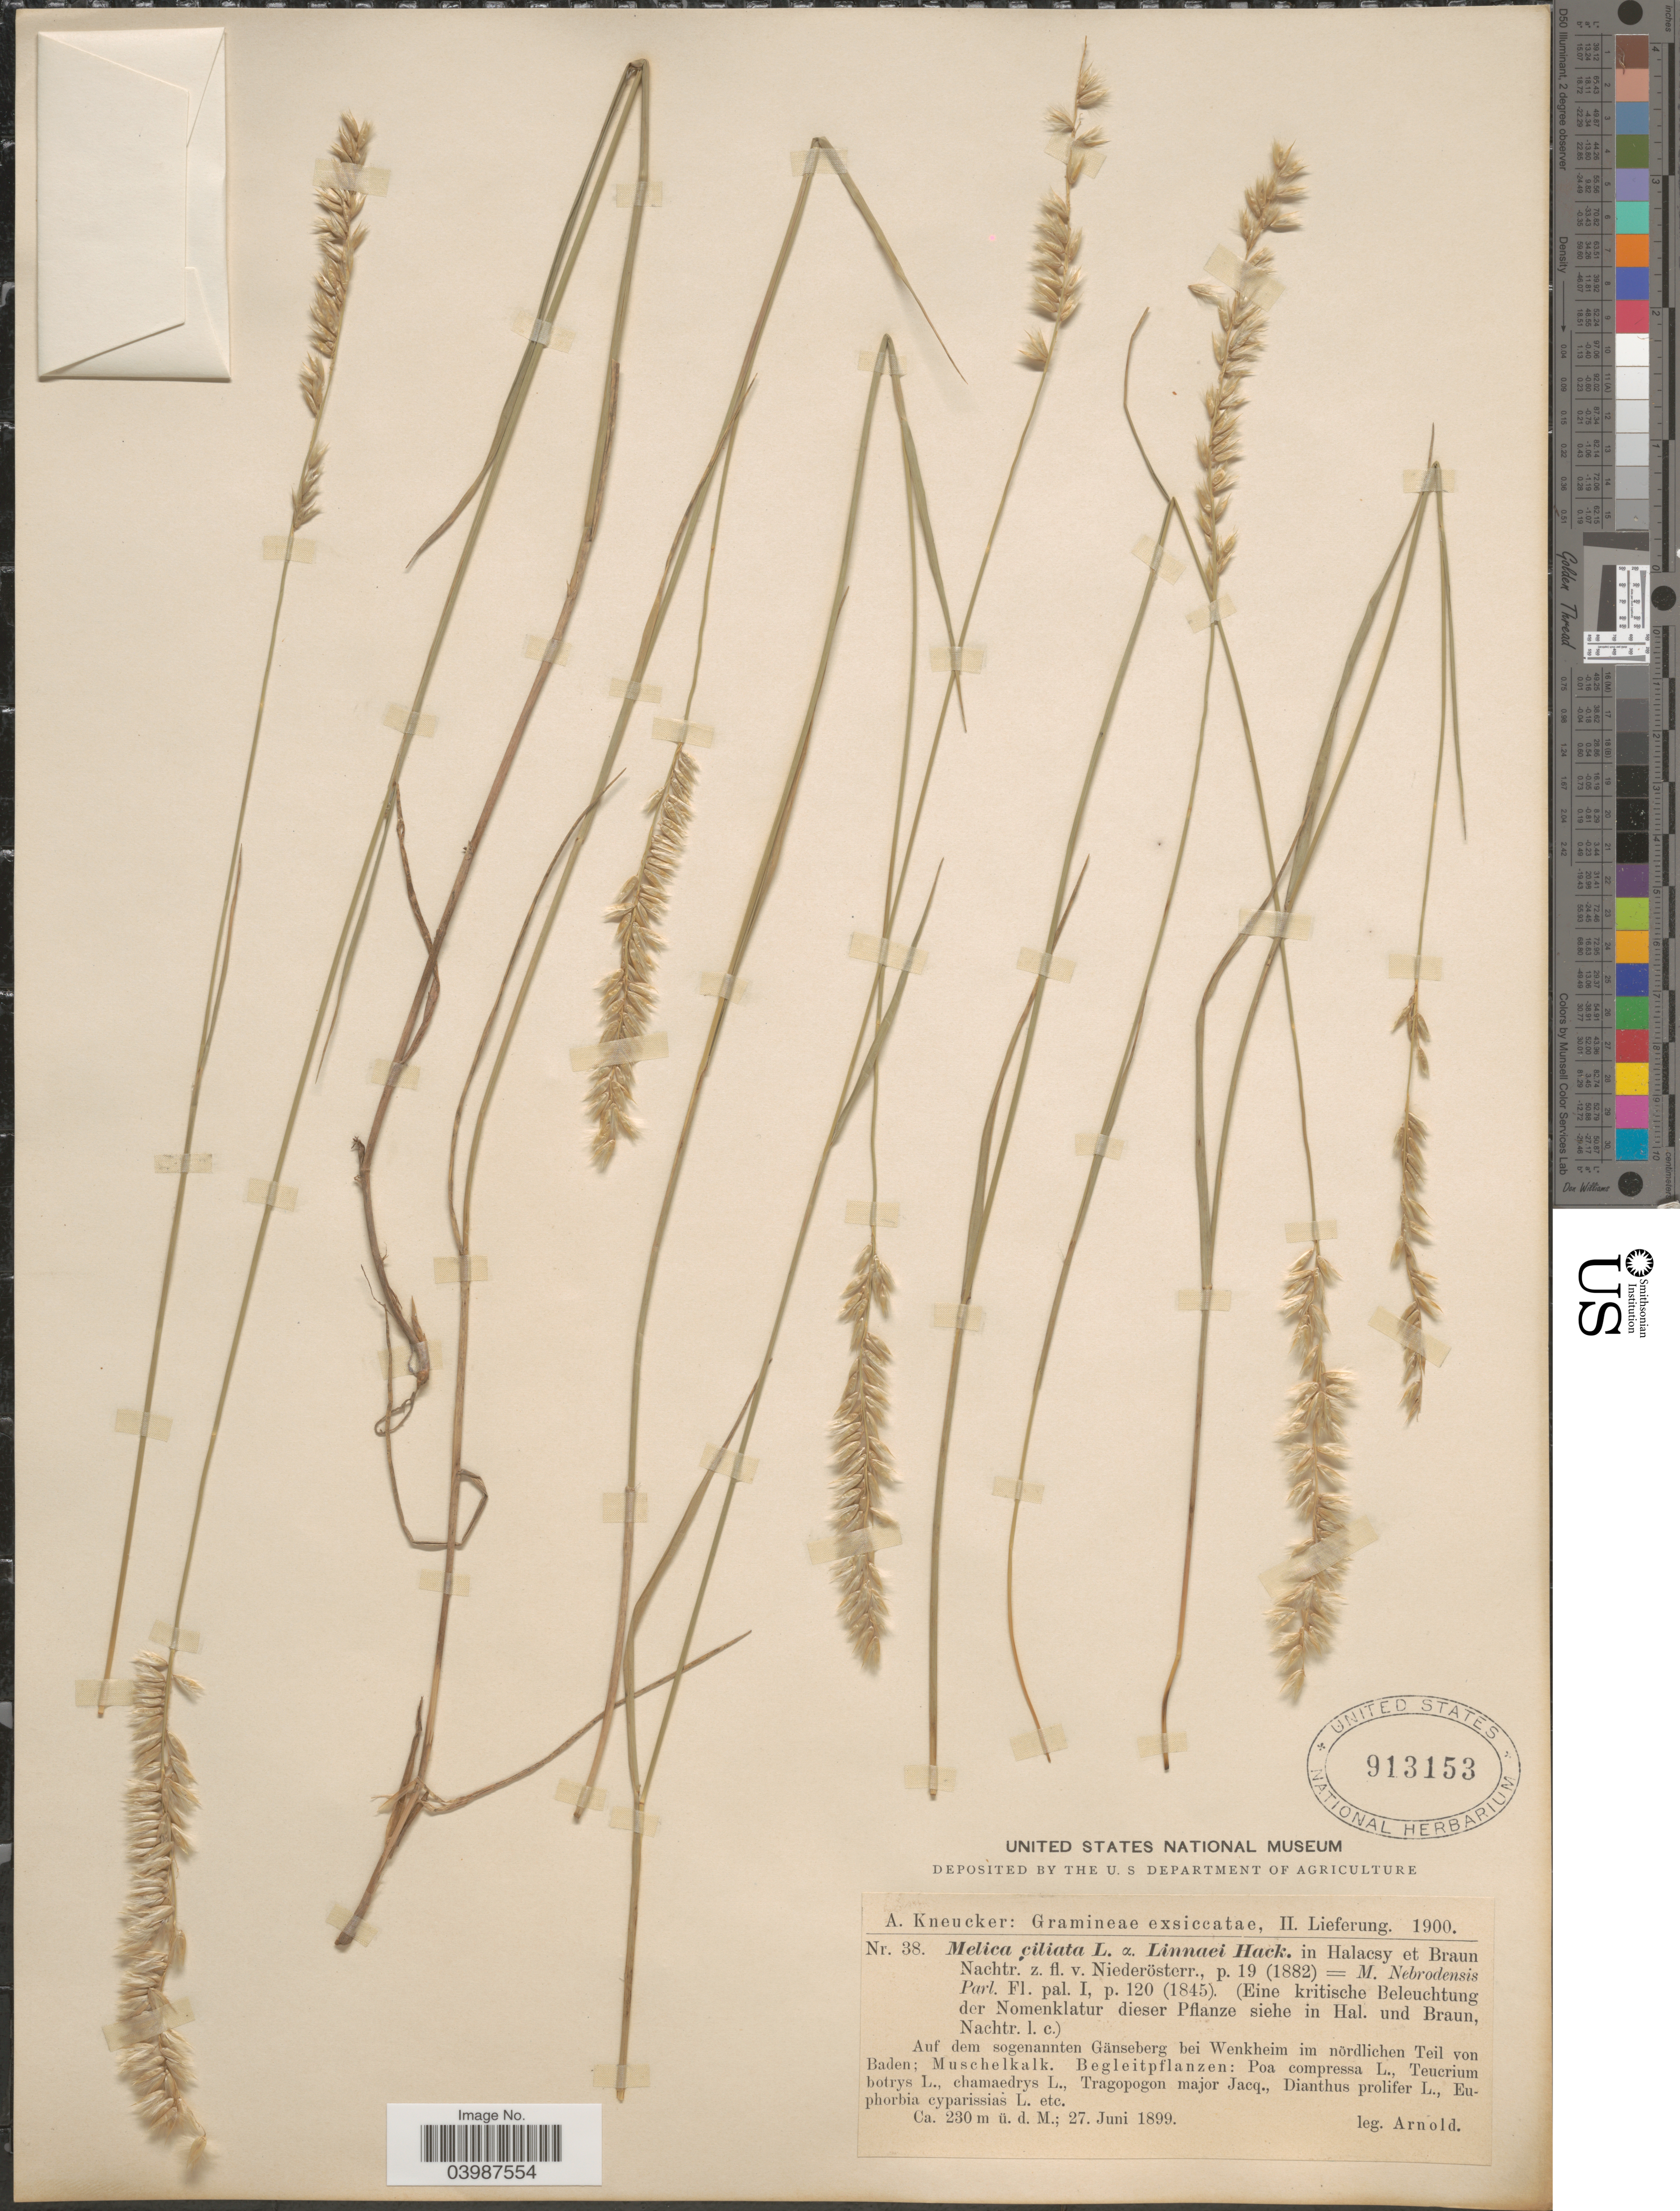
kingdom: Plantae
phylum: Tracheophyta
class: Liliopsida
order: Poales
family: Poaceae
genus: Melica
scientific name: Melica ciliata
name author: L.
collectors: -. Arnold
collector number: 38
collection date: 1899-06-27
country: Germany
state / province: Baden-Württemberg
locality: Auf dem sogenannten Gänseberg bei Wenkheim im nördlichen Teil von Baden; Muschelkalk.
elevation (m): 230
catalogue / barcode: US 913153